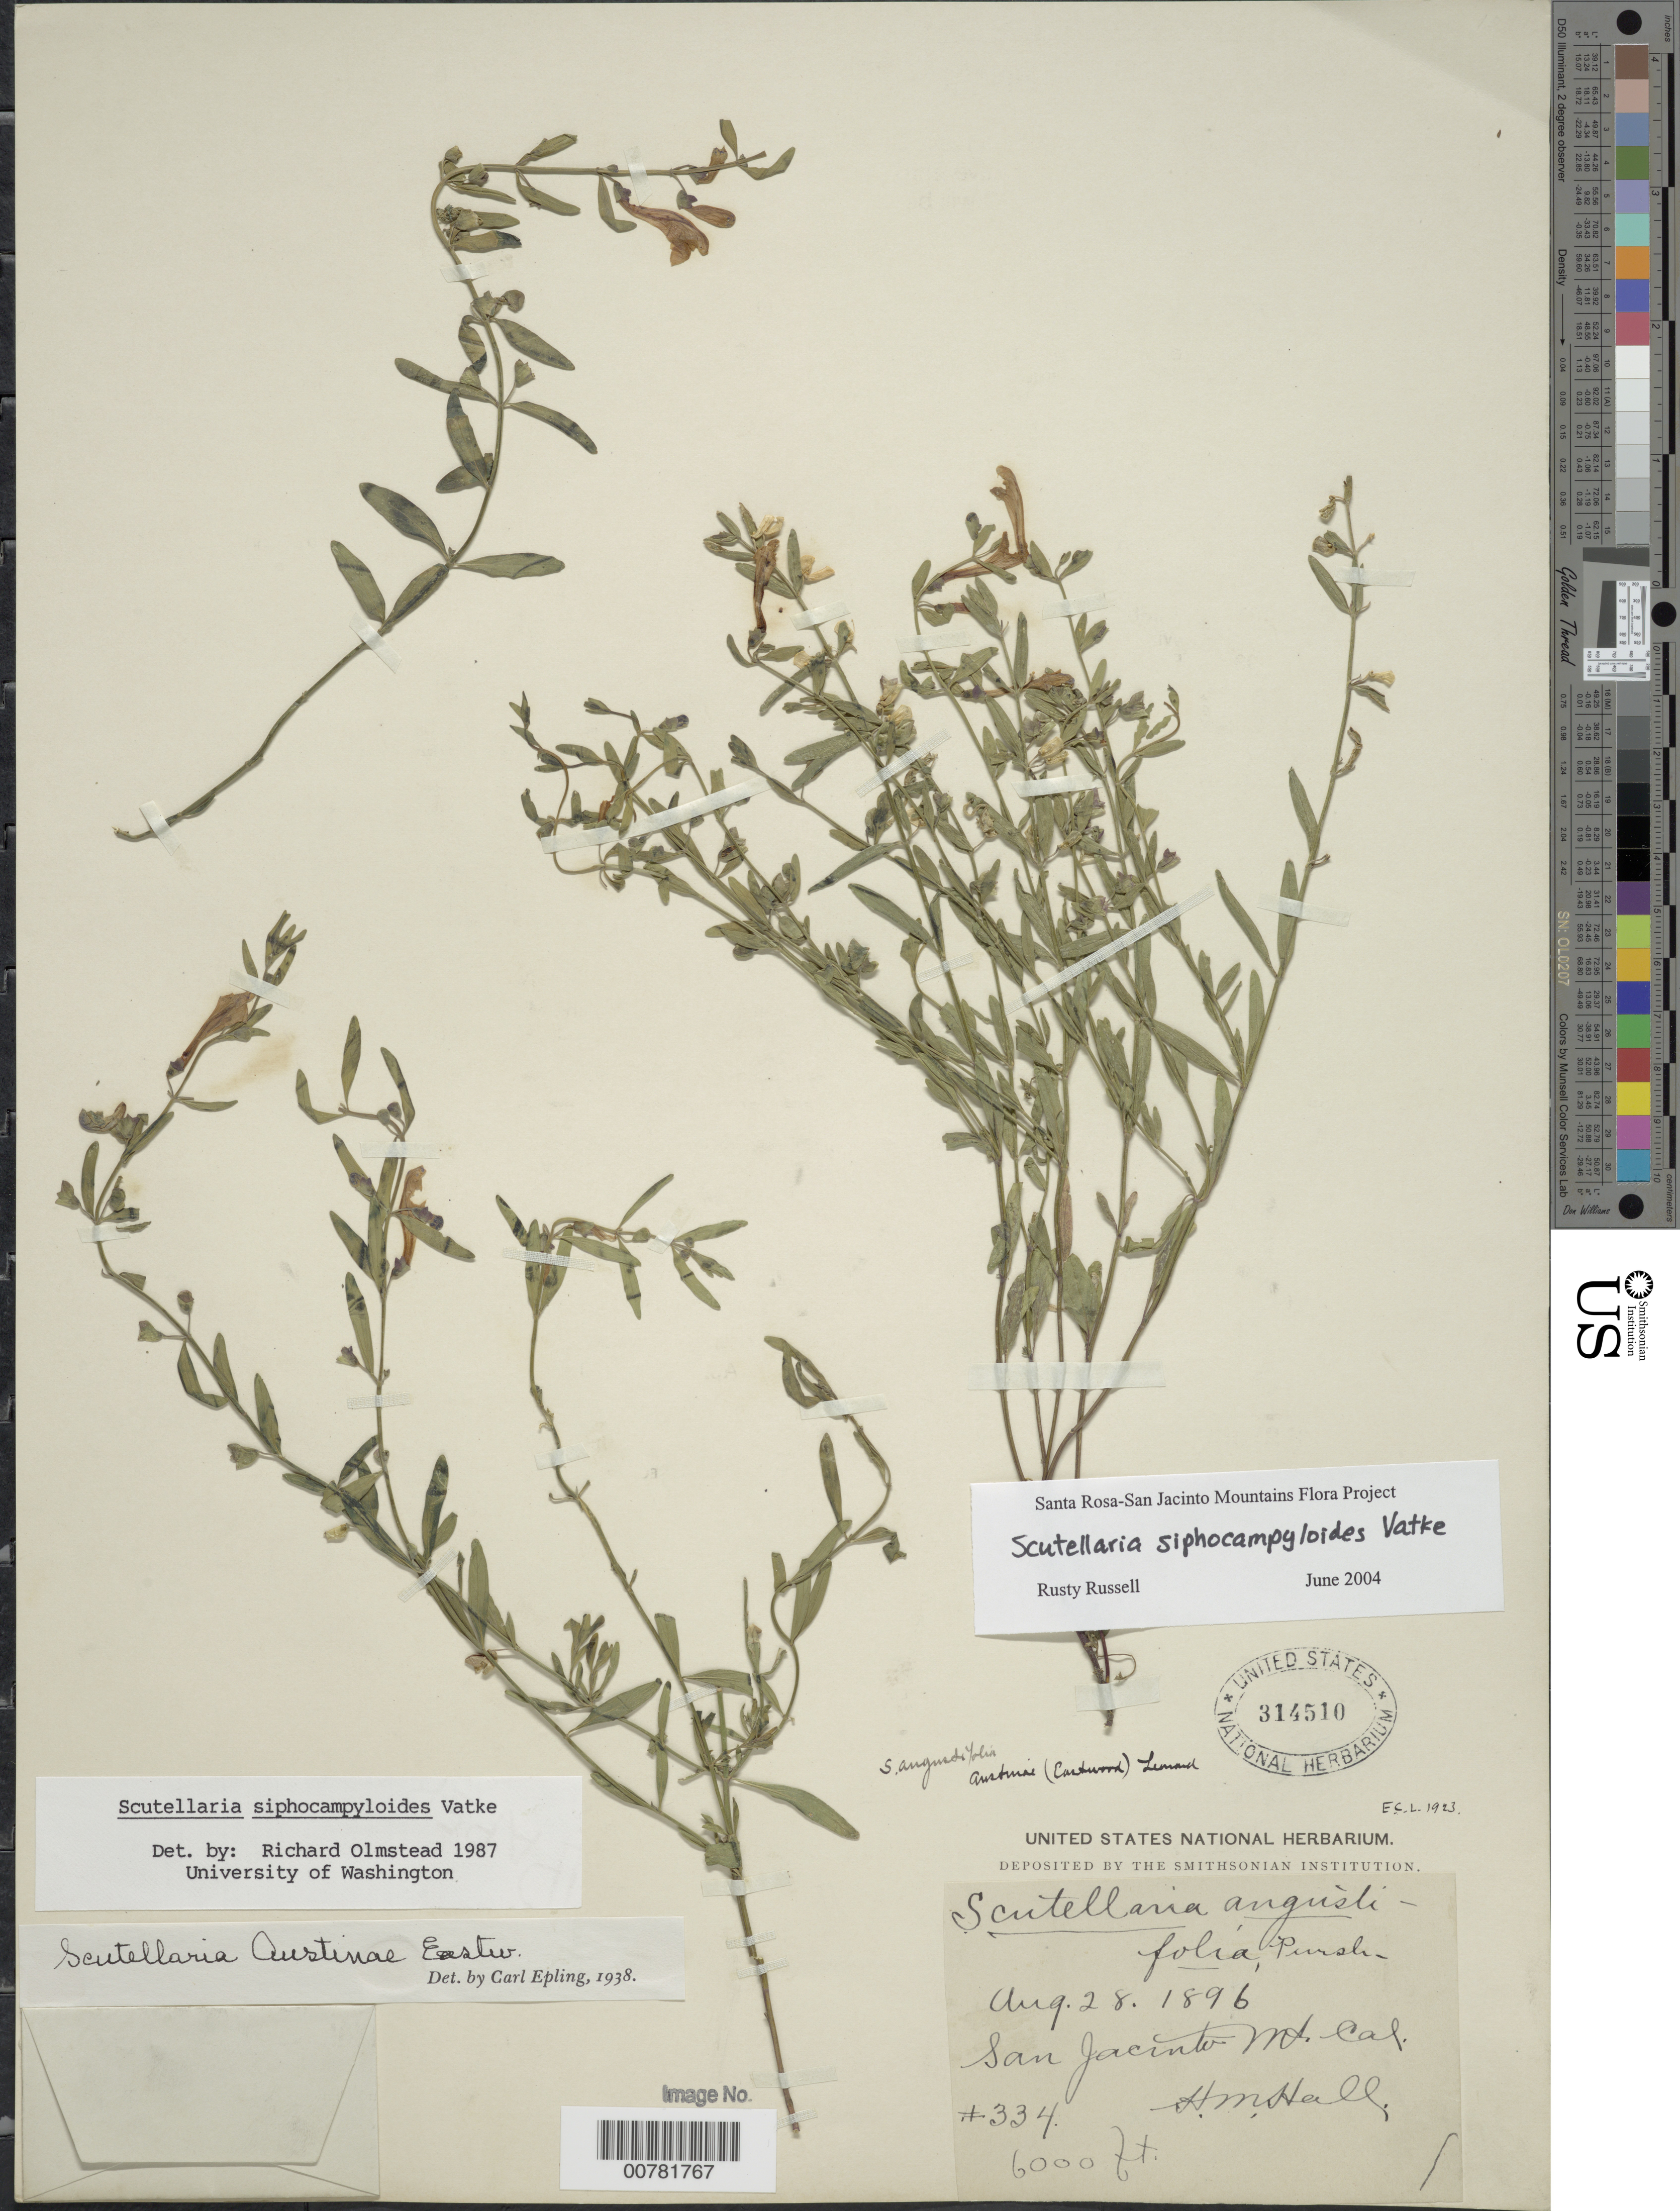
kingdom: Plantae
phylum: Tracheophyta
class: Magnoliopsida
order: Lamiales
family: Lamiaceae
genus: Scutellaria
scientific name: Scutellaria siphocampyloides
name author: Vatke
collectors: H. M. Hall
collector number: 334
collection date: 1896-08-28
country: United States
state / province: California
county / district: Riverside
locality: San Jacinto Mt.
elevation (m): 1829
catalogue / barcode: US 314510